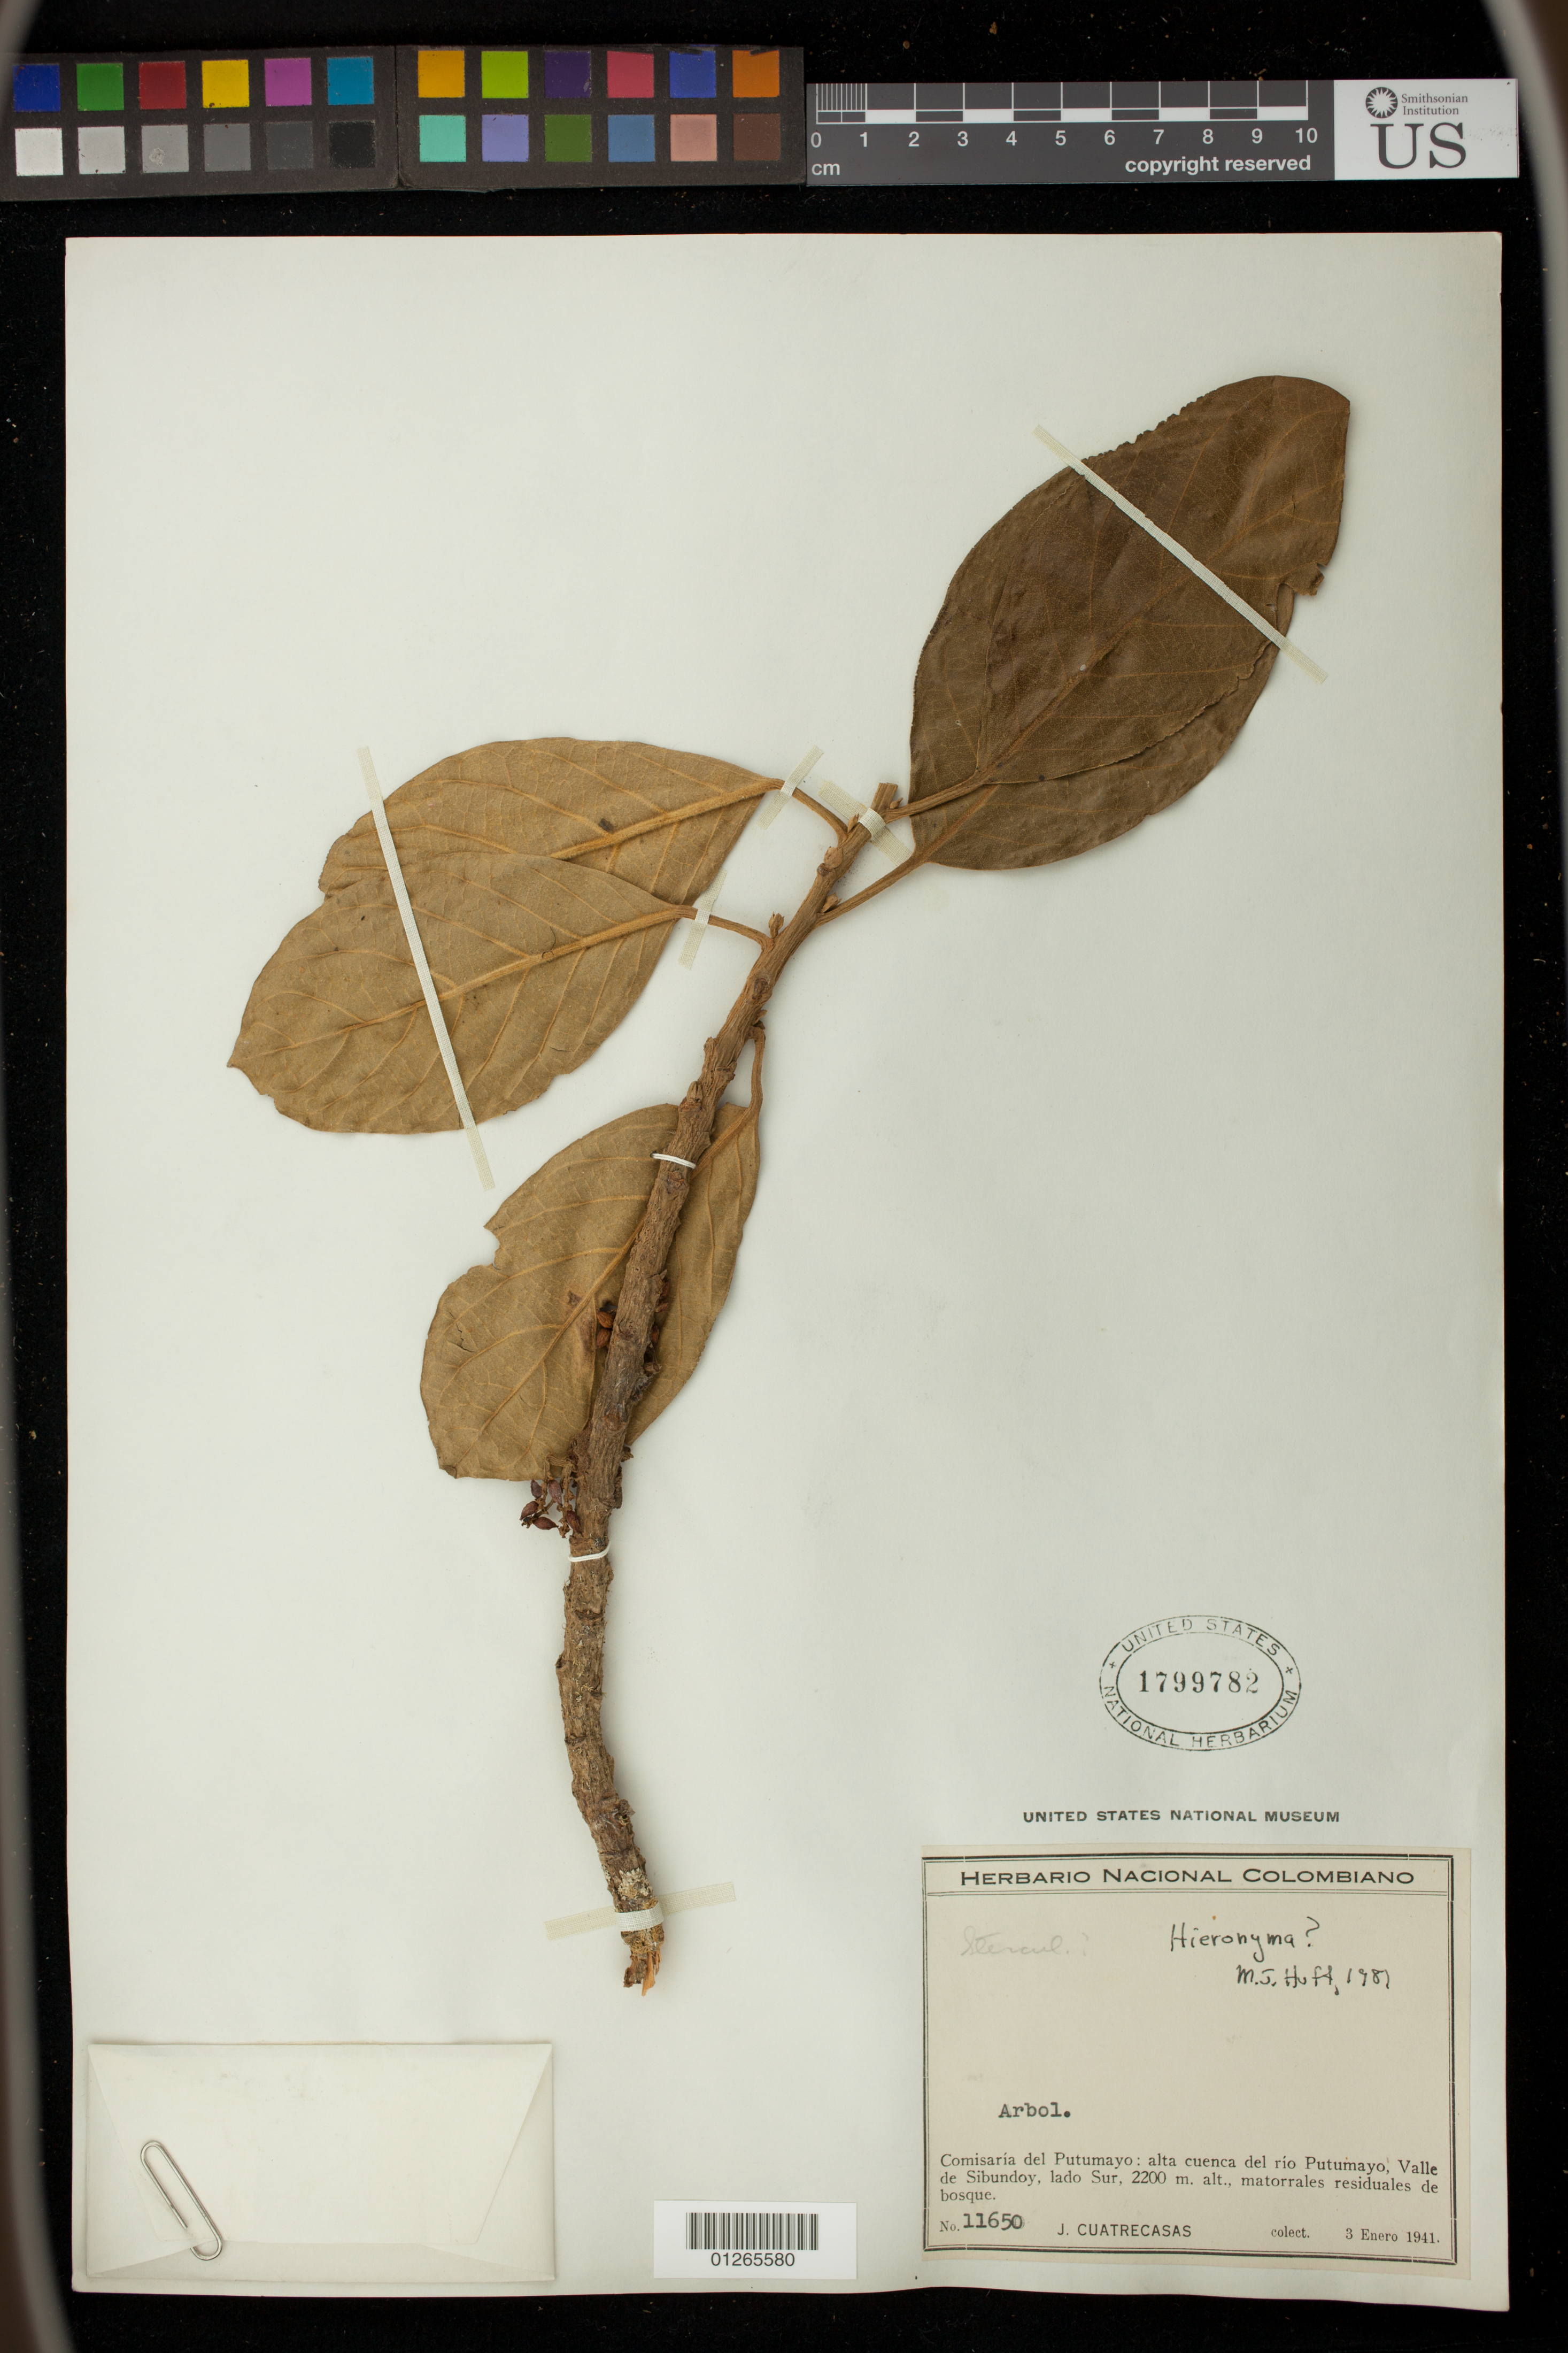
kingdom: Plantae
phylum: Tracheophyta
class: Magnoliopsida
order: Malpighiales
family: Phyllanthaceae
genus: Hieronyma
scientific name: Hieronyma sp.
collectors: M. J. Huft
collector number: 11650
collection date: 1941-01-03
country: Colombia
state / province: Putumayo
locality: Reserva forestal de Jenaro Herrera, provincia de Requena, dpto. de Loreto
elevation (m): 2201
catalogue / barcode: US 1799782